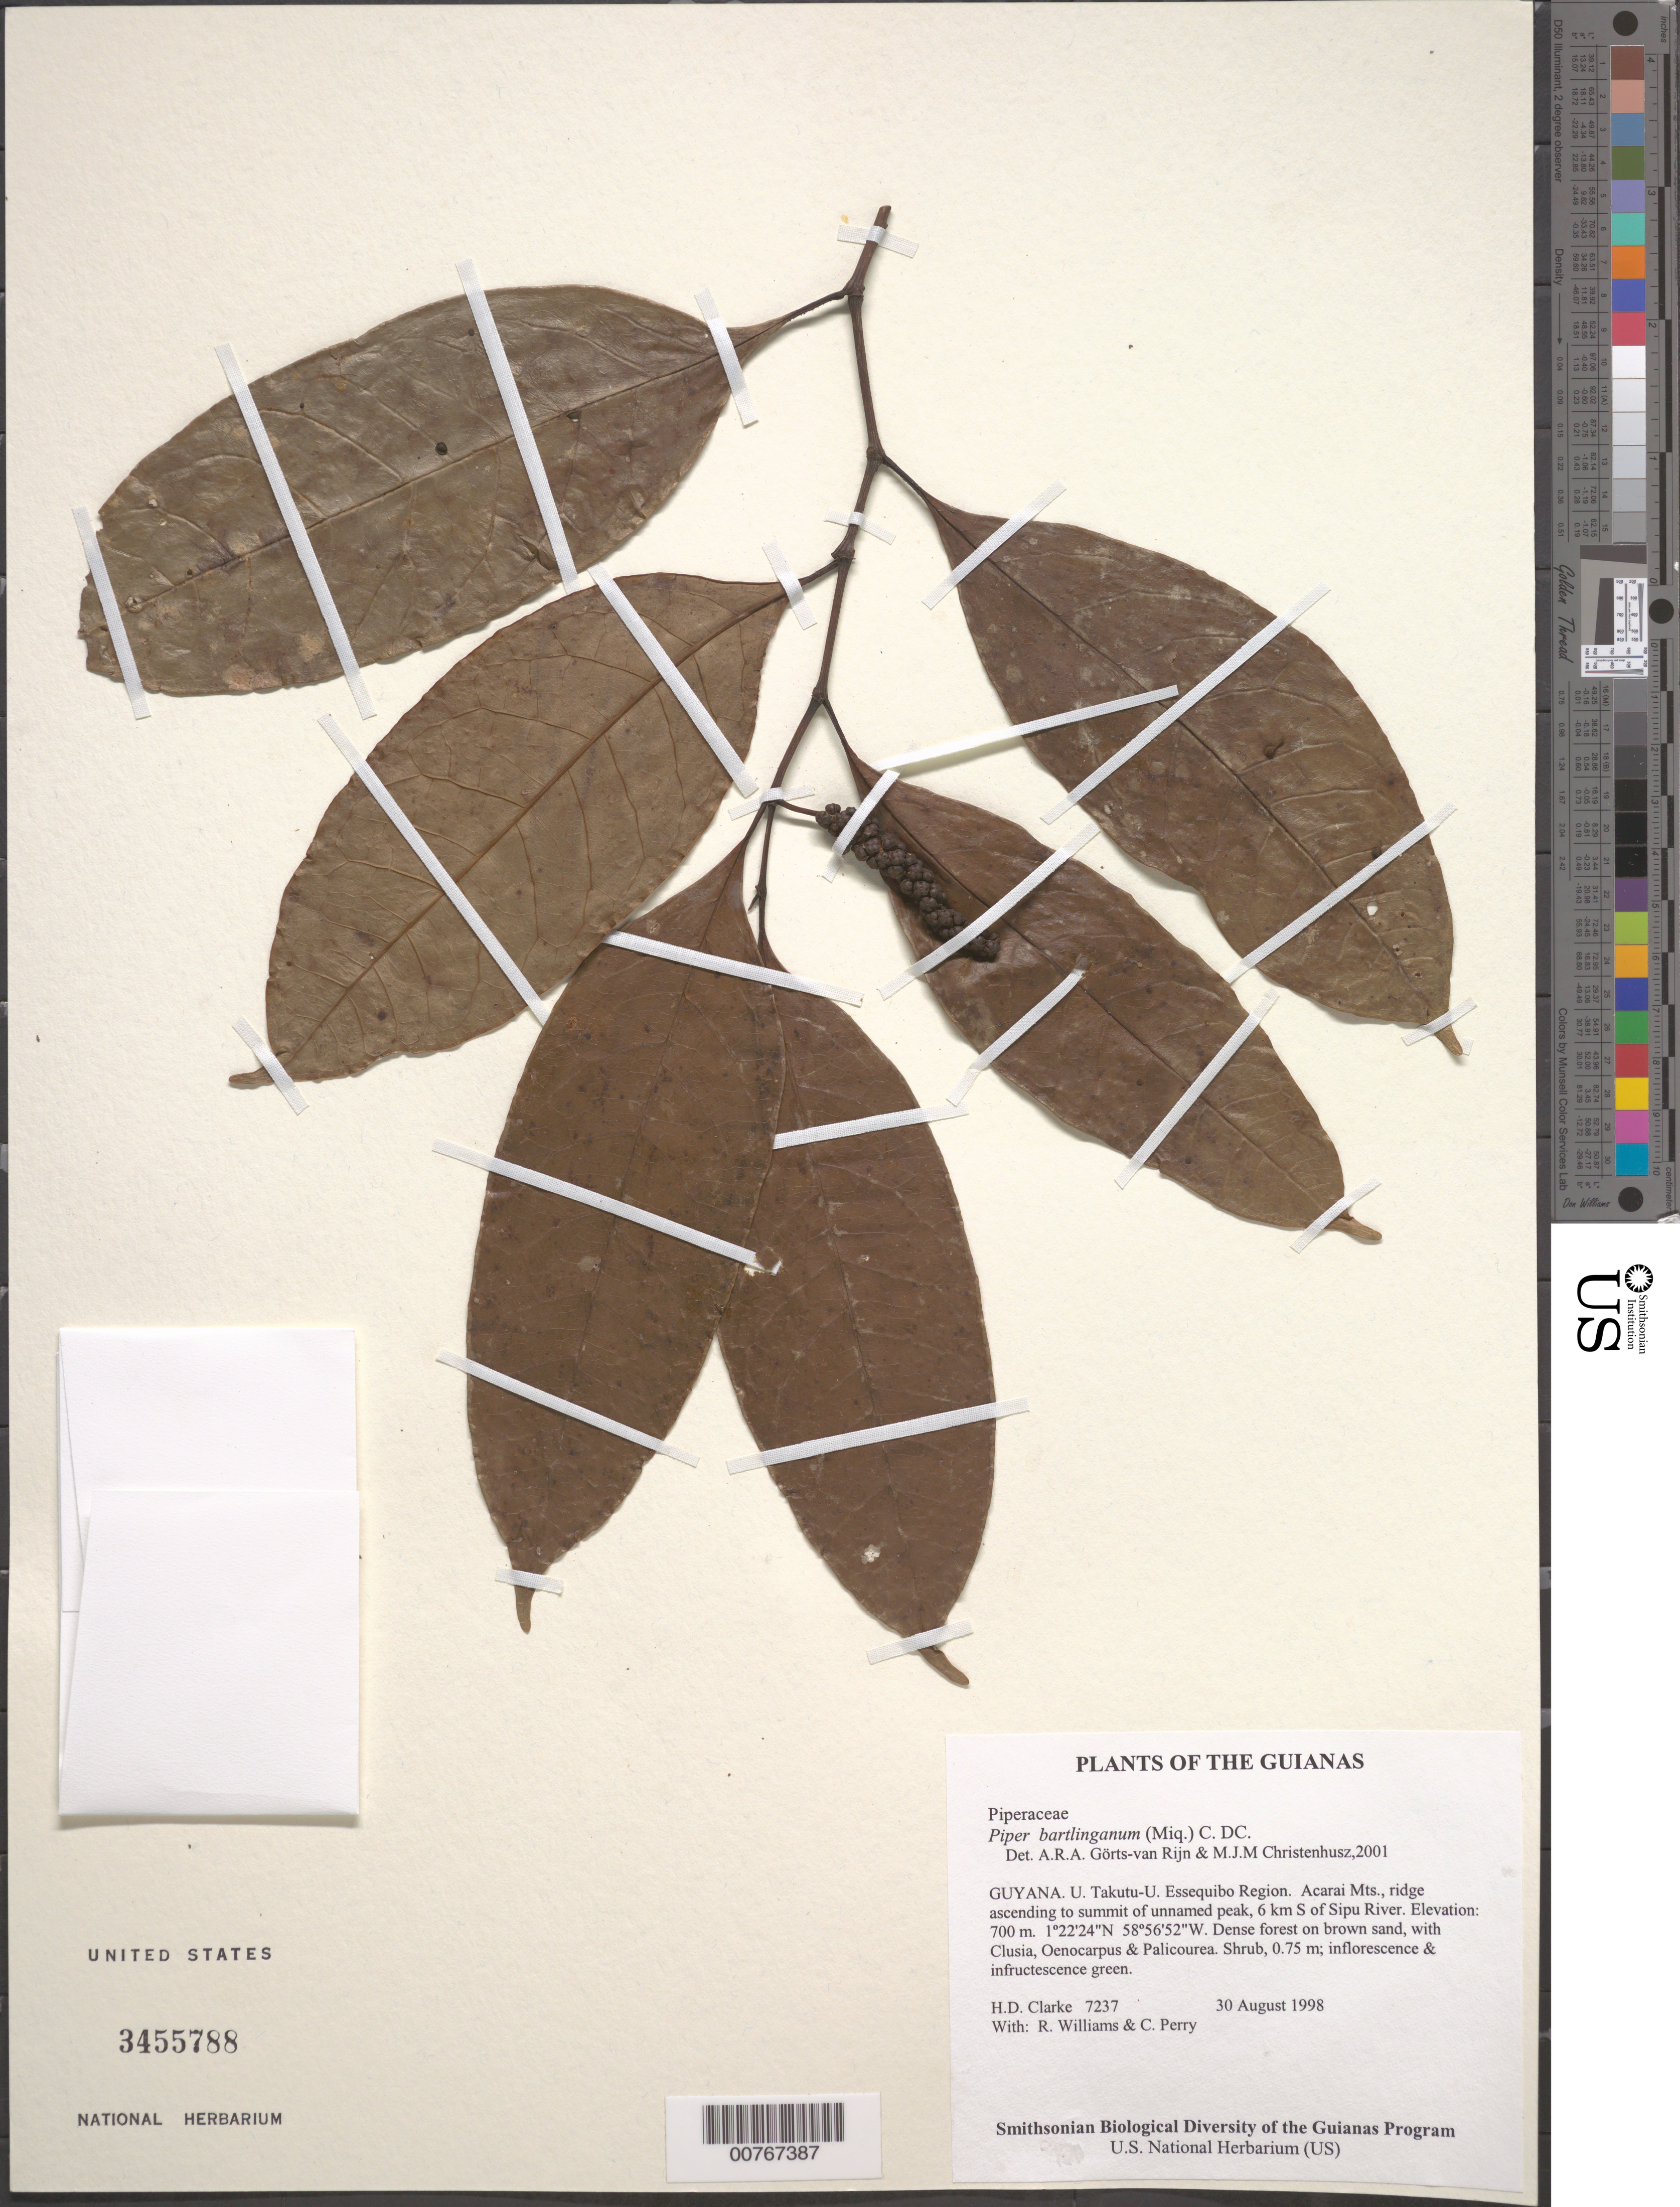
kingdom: Plantae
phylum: Tracheophyta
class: Magnoliopsida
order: Piperales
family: Piperaceae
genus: Piper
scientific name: Piper bartlingianum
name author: (Miq.) C. DC.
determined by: Görts-van Rijn, A. R.; Christenhusz, M. J.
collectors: H. D. Clarke, R. Williams & C. Perry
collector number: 7237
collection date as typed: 30 August 1998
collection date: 1998-08-30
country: Guyana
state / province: U. Takutu-U. Essequibo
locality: Acarai Mts., ridge ascending to summit of unnamed peak, 6 km S of Sipu River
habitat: Dense forest on brown sand, with Clusia, Oenocarpus & Palicourea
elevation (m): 700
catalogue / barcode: US 3455788